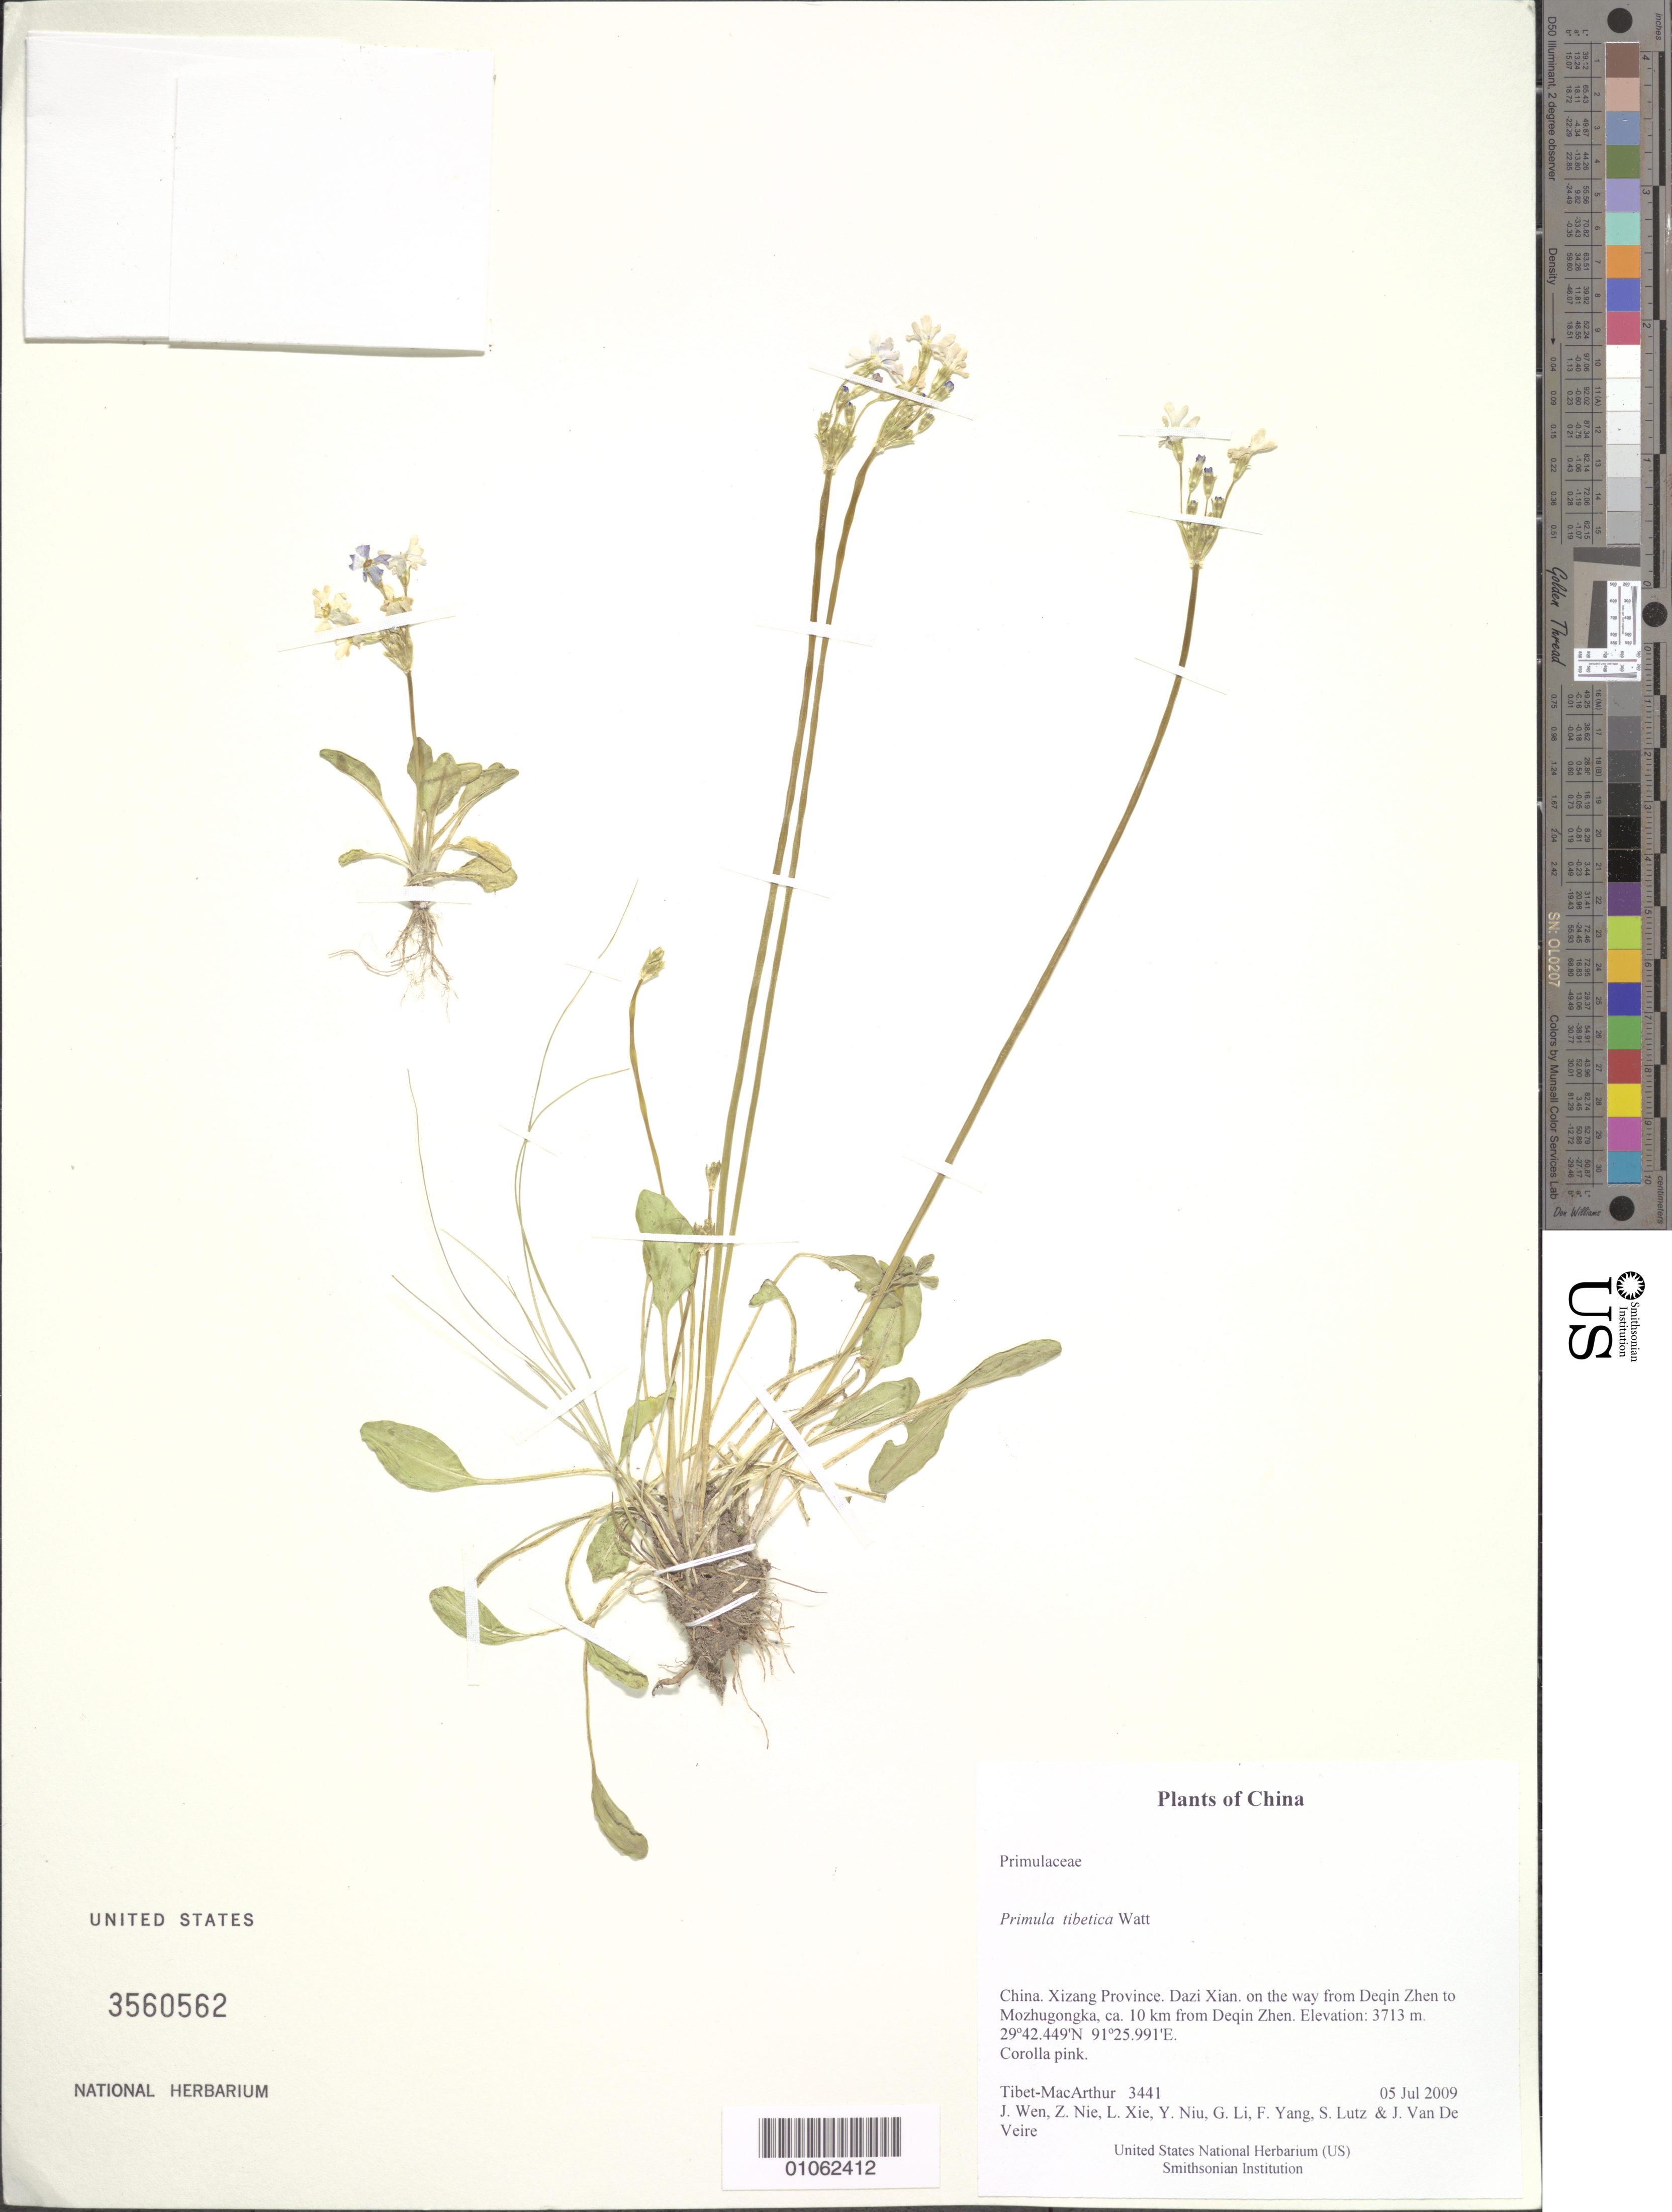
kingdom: Plantae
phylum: Tracheophyta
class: Magnoliopsida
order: Ericales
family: Primulaceae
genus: Primula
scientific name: Primula tibetica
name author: Watt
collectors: Tibet-MacArthur, J. Wen, Z. Nie, L. Xie, Y. Niu, G. Li, F. Yang, S. Lutz & J. Van De Veire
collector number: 3441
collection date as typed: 05 Jul 2009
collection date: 2009-07-05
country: China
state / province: Xizang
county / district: Dazi Xian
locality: on the way from Deqin Zhen to Mozhugongka, ca. 10 km from Deqin Zhen.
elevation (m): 3713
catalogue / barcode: US 3560562